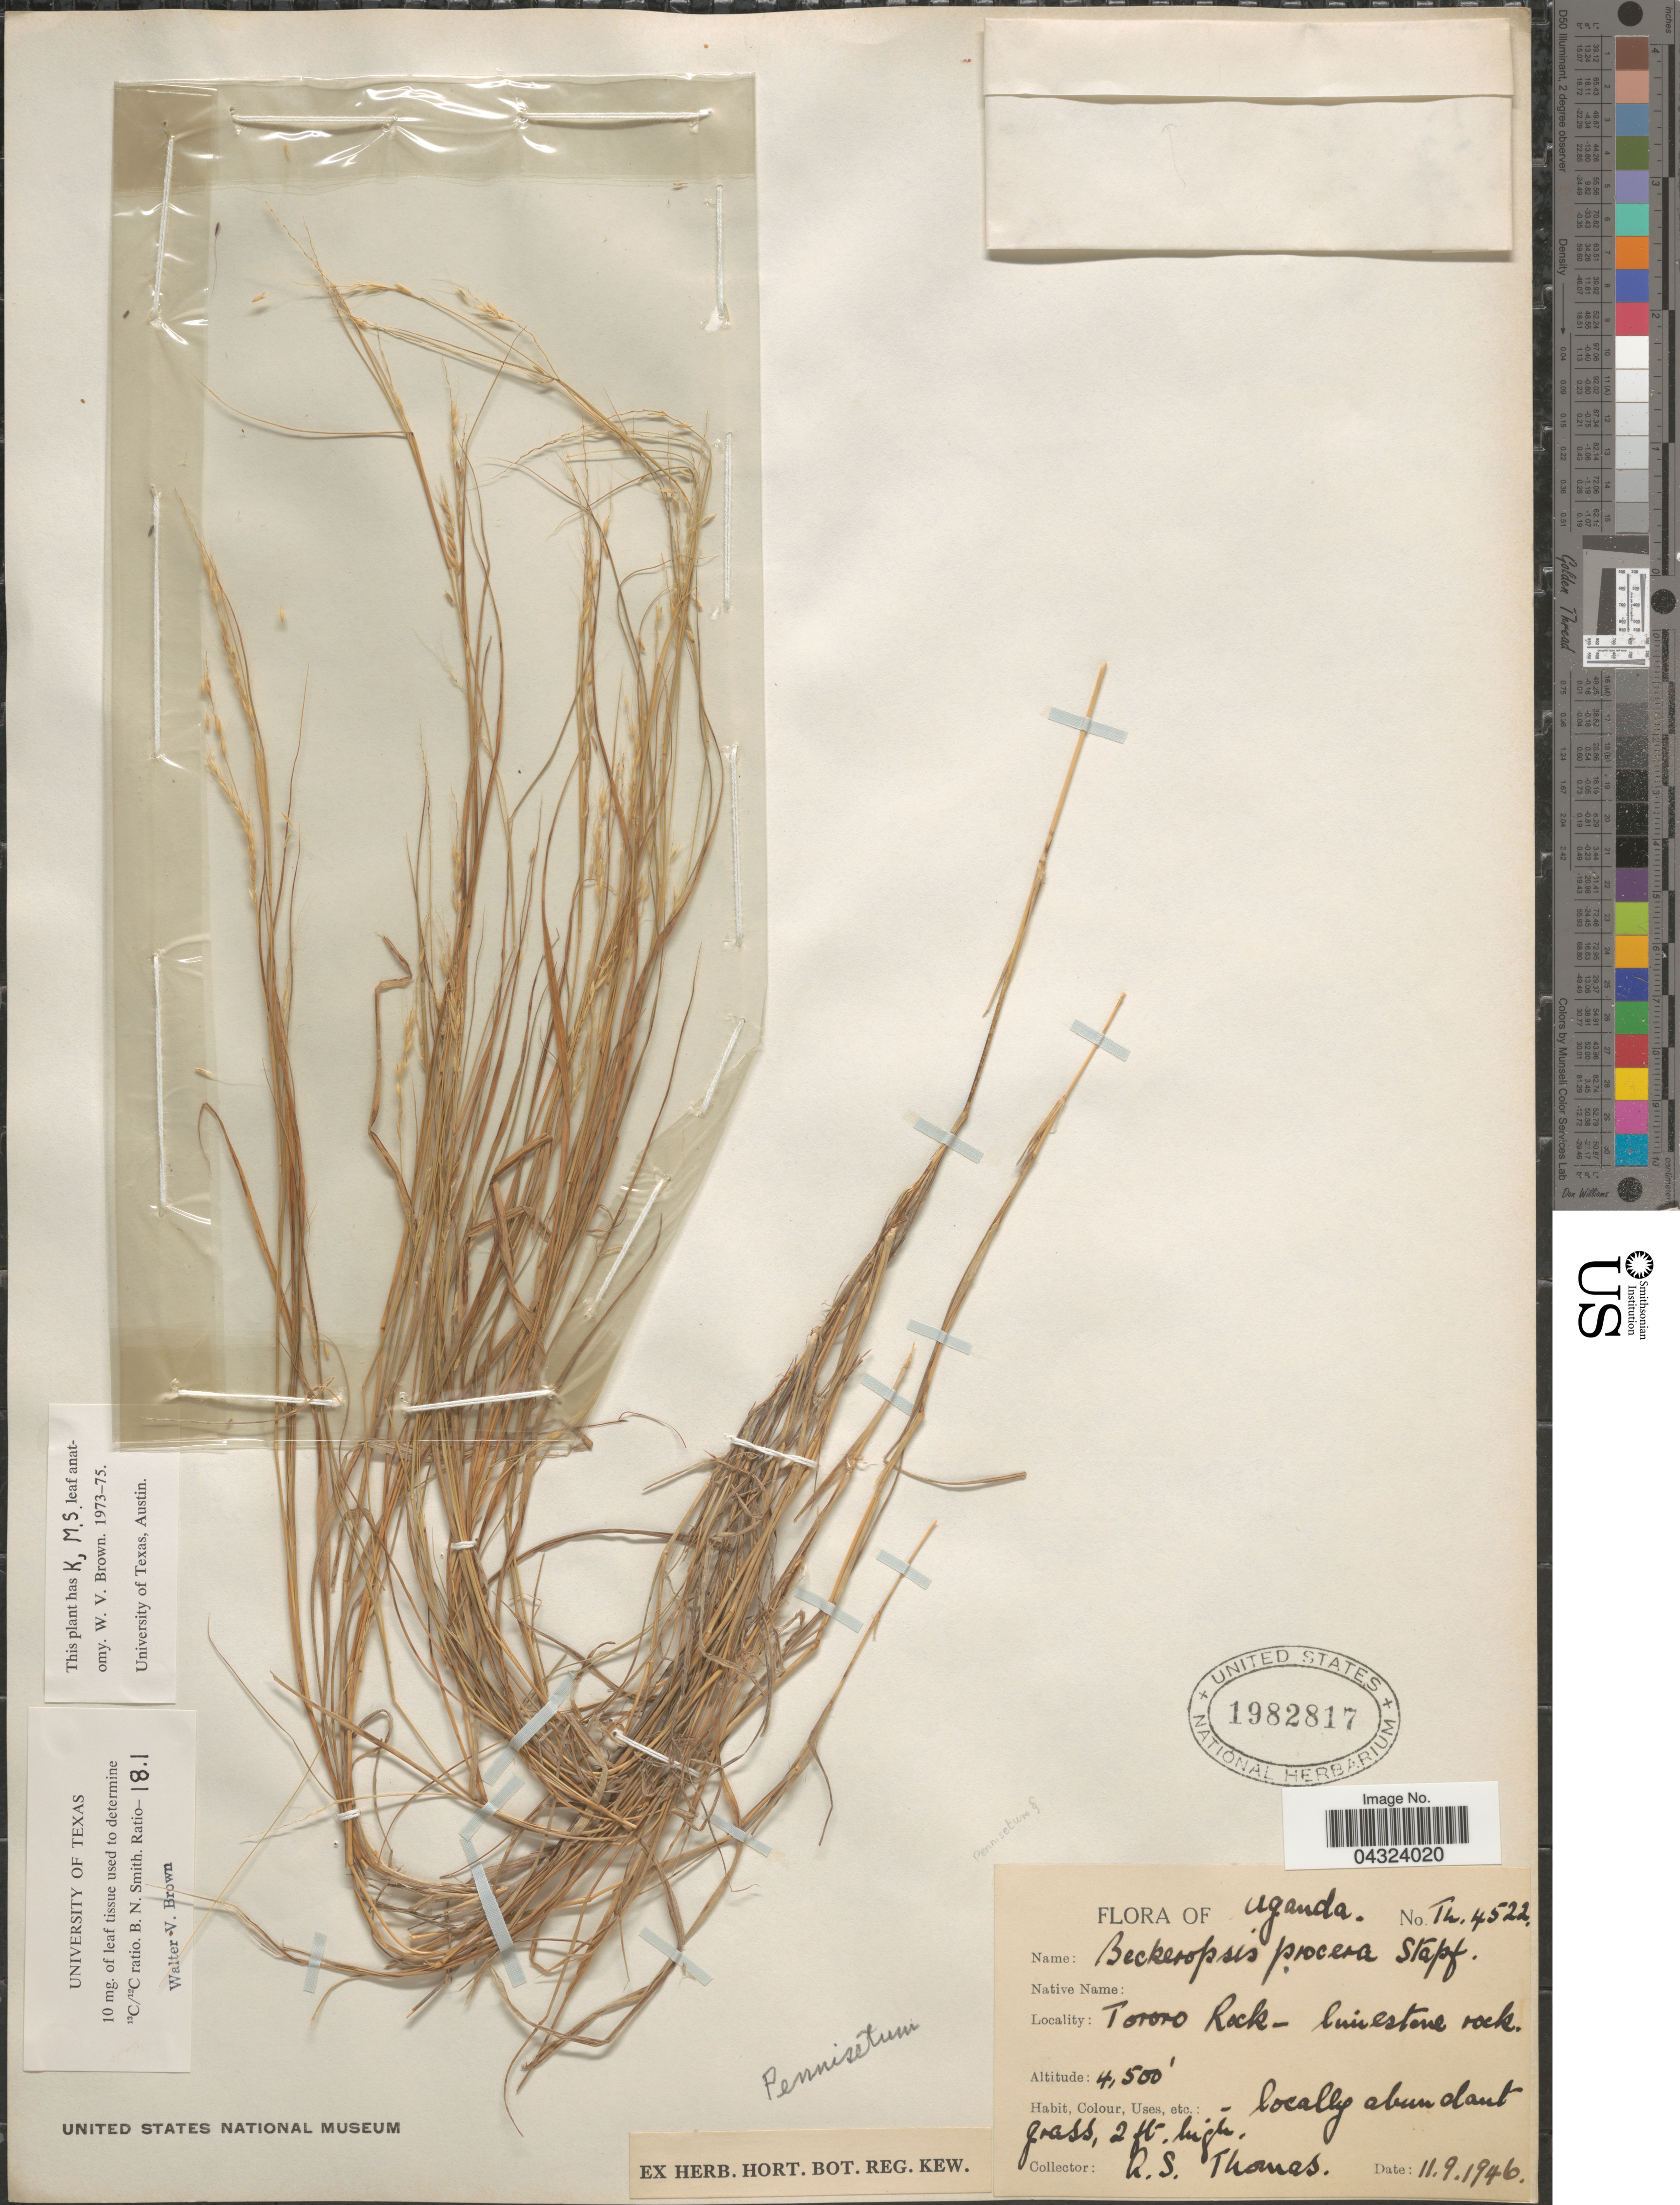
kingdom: Plantae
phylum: Tracheophyta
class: Liliopsida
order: Poales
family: Poaceae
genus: Cenchrus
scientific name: Cenchrus sp.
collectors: A. Thomas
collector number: Th.4522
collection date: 1946-09-11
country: Uganda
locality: Tororo Rock - limestone rock.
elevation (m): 1372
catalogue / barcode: US 1982817